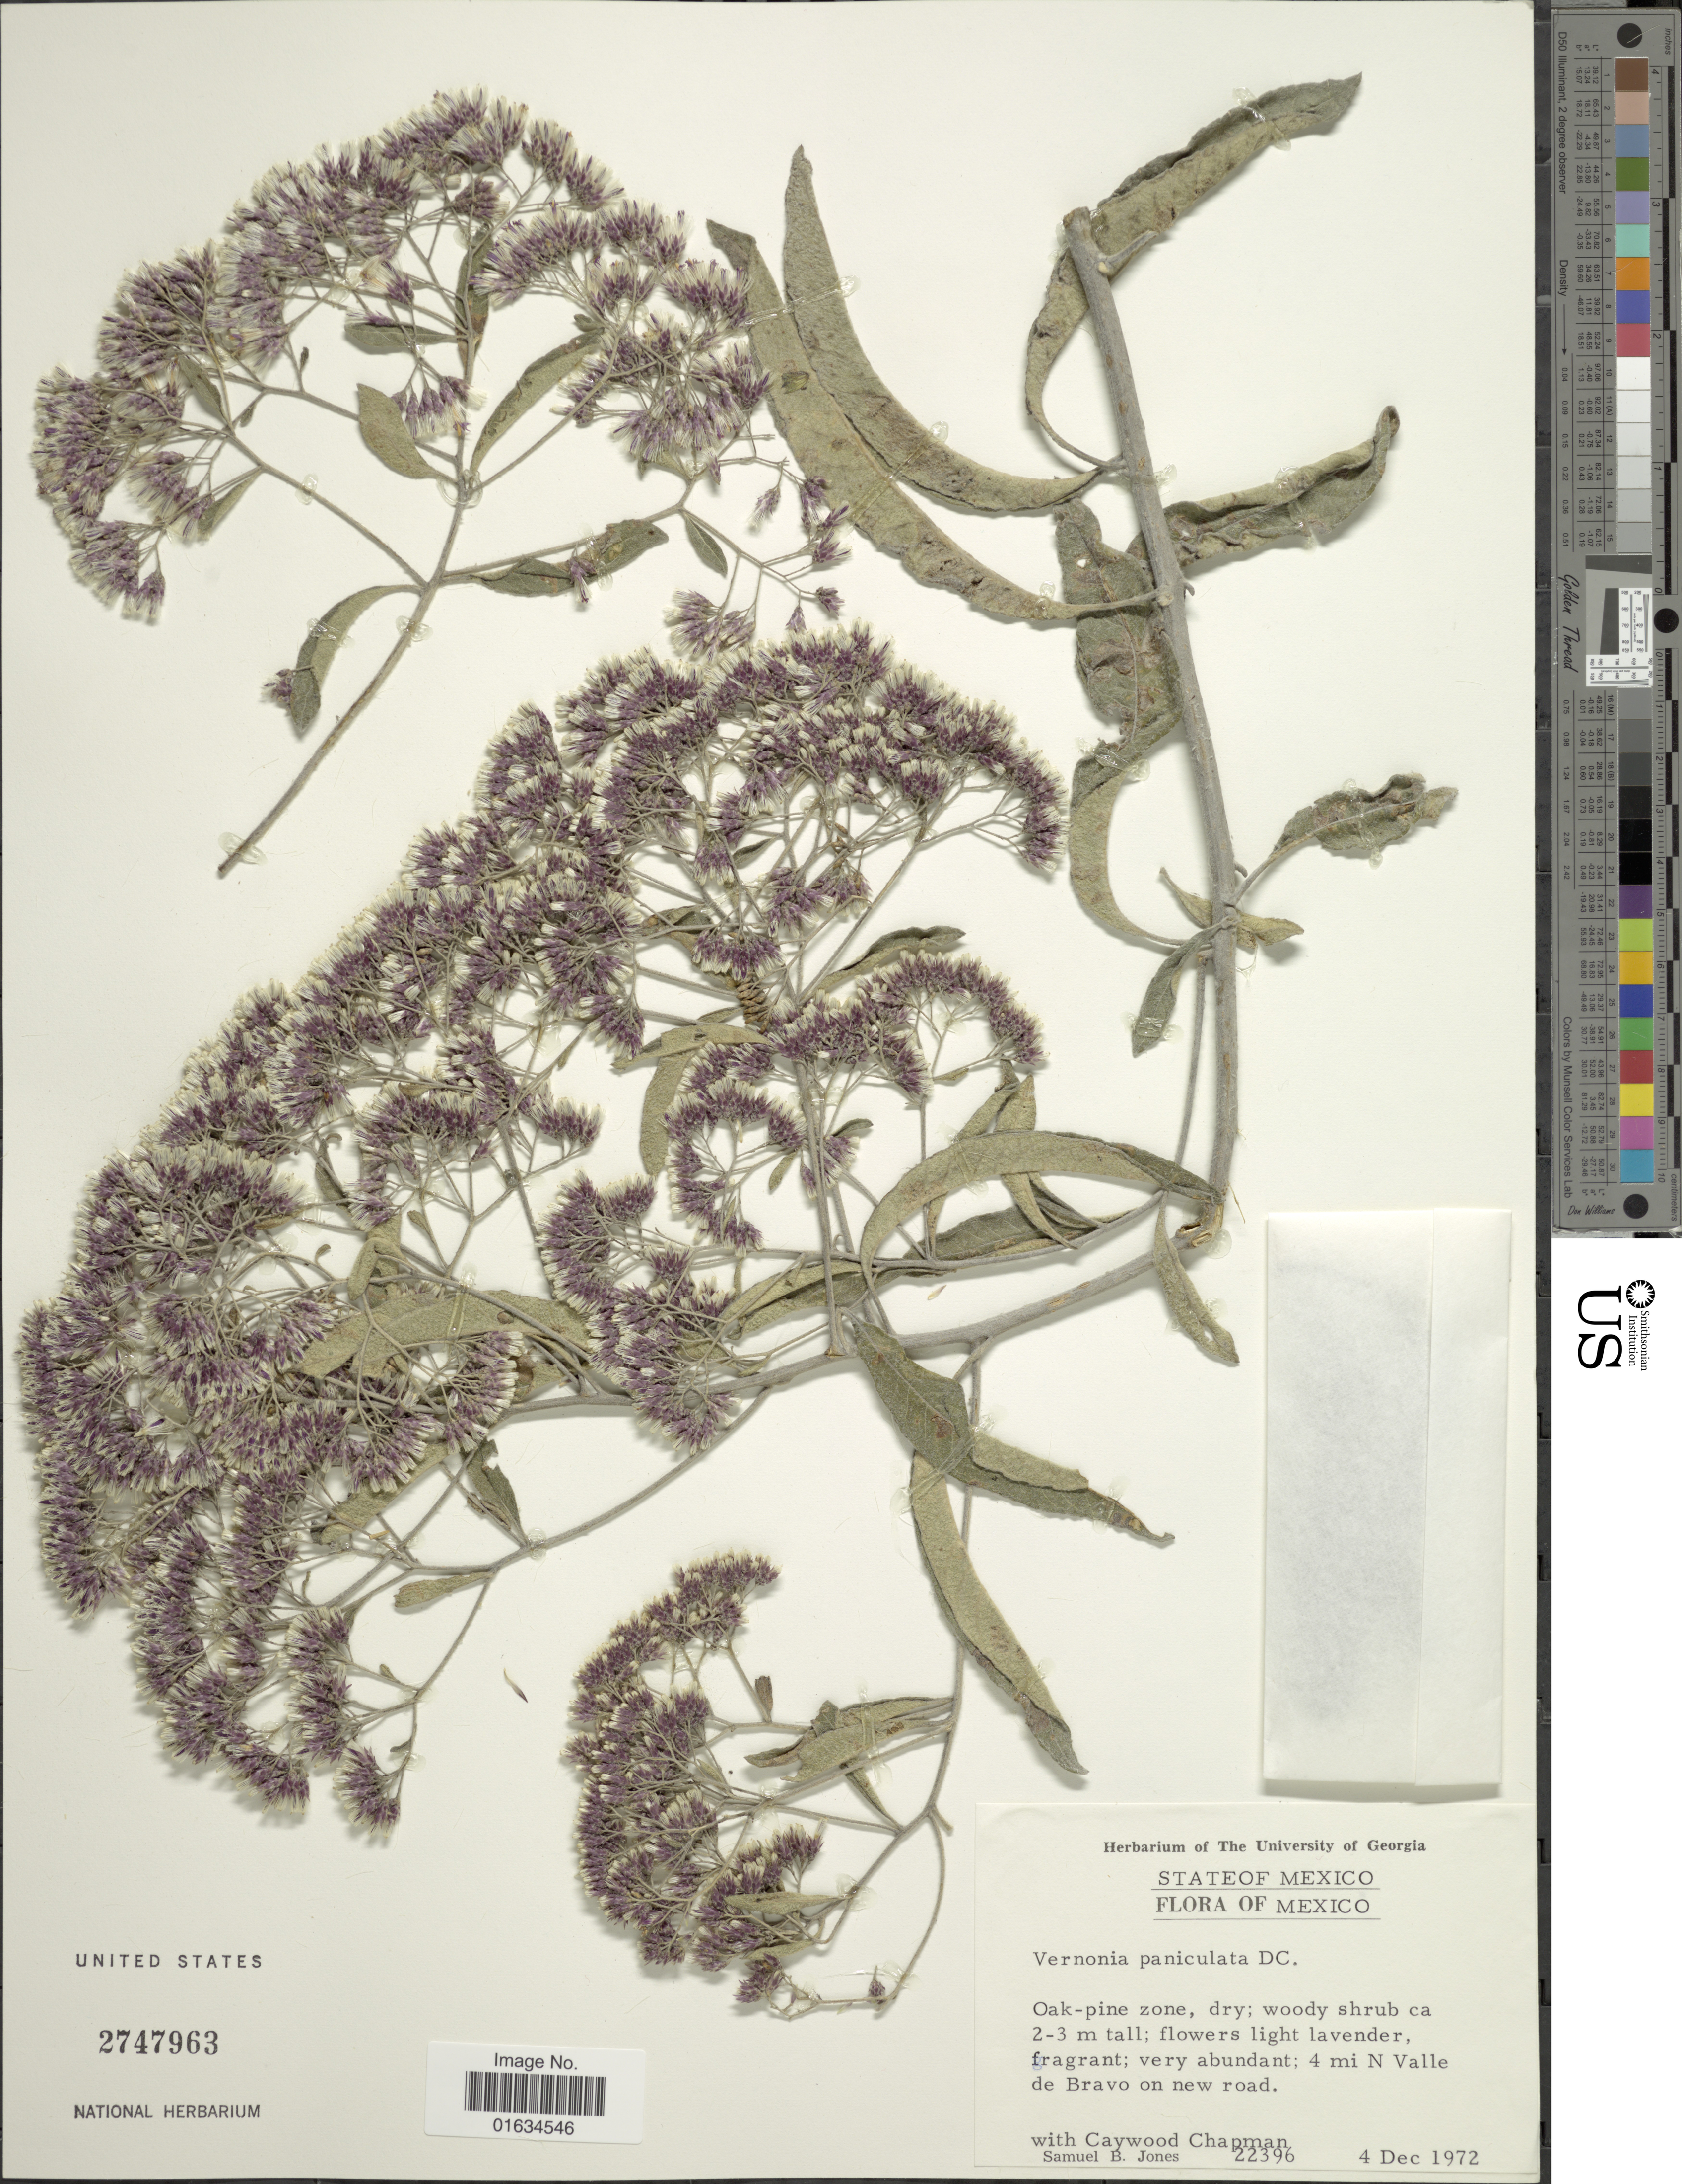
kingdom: Plantae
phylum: Tracheophyta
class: Magnoliopsida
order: Asterales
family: Asteraceae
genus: Vernonia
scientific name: Vernonia paniculata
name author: DC.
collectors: S. B. Jones & C. Chapman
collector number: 22396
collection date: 1972-12-04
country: Mexico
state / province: México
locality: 4 mi N Valle de Bravo on new road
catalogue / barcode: US 2747963